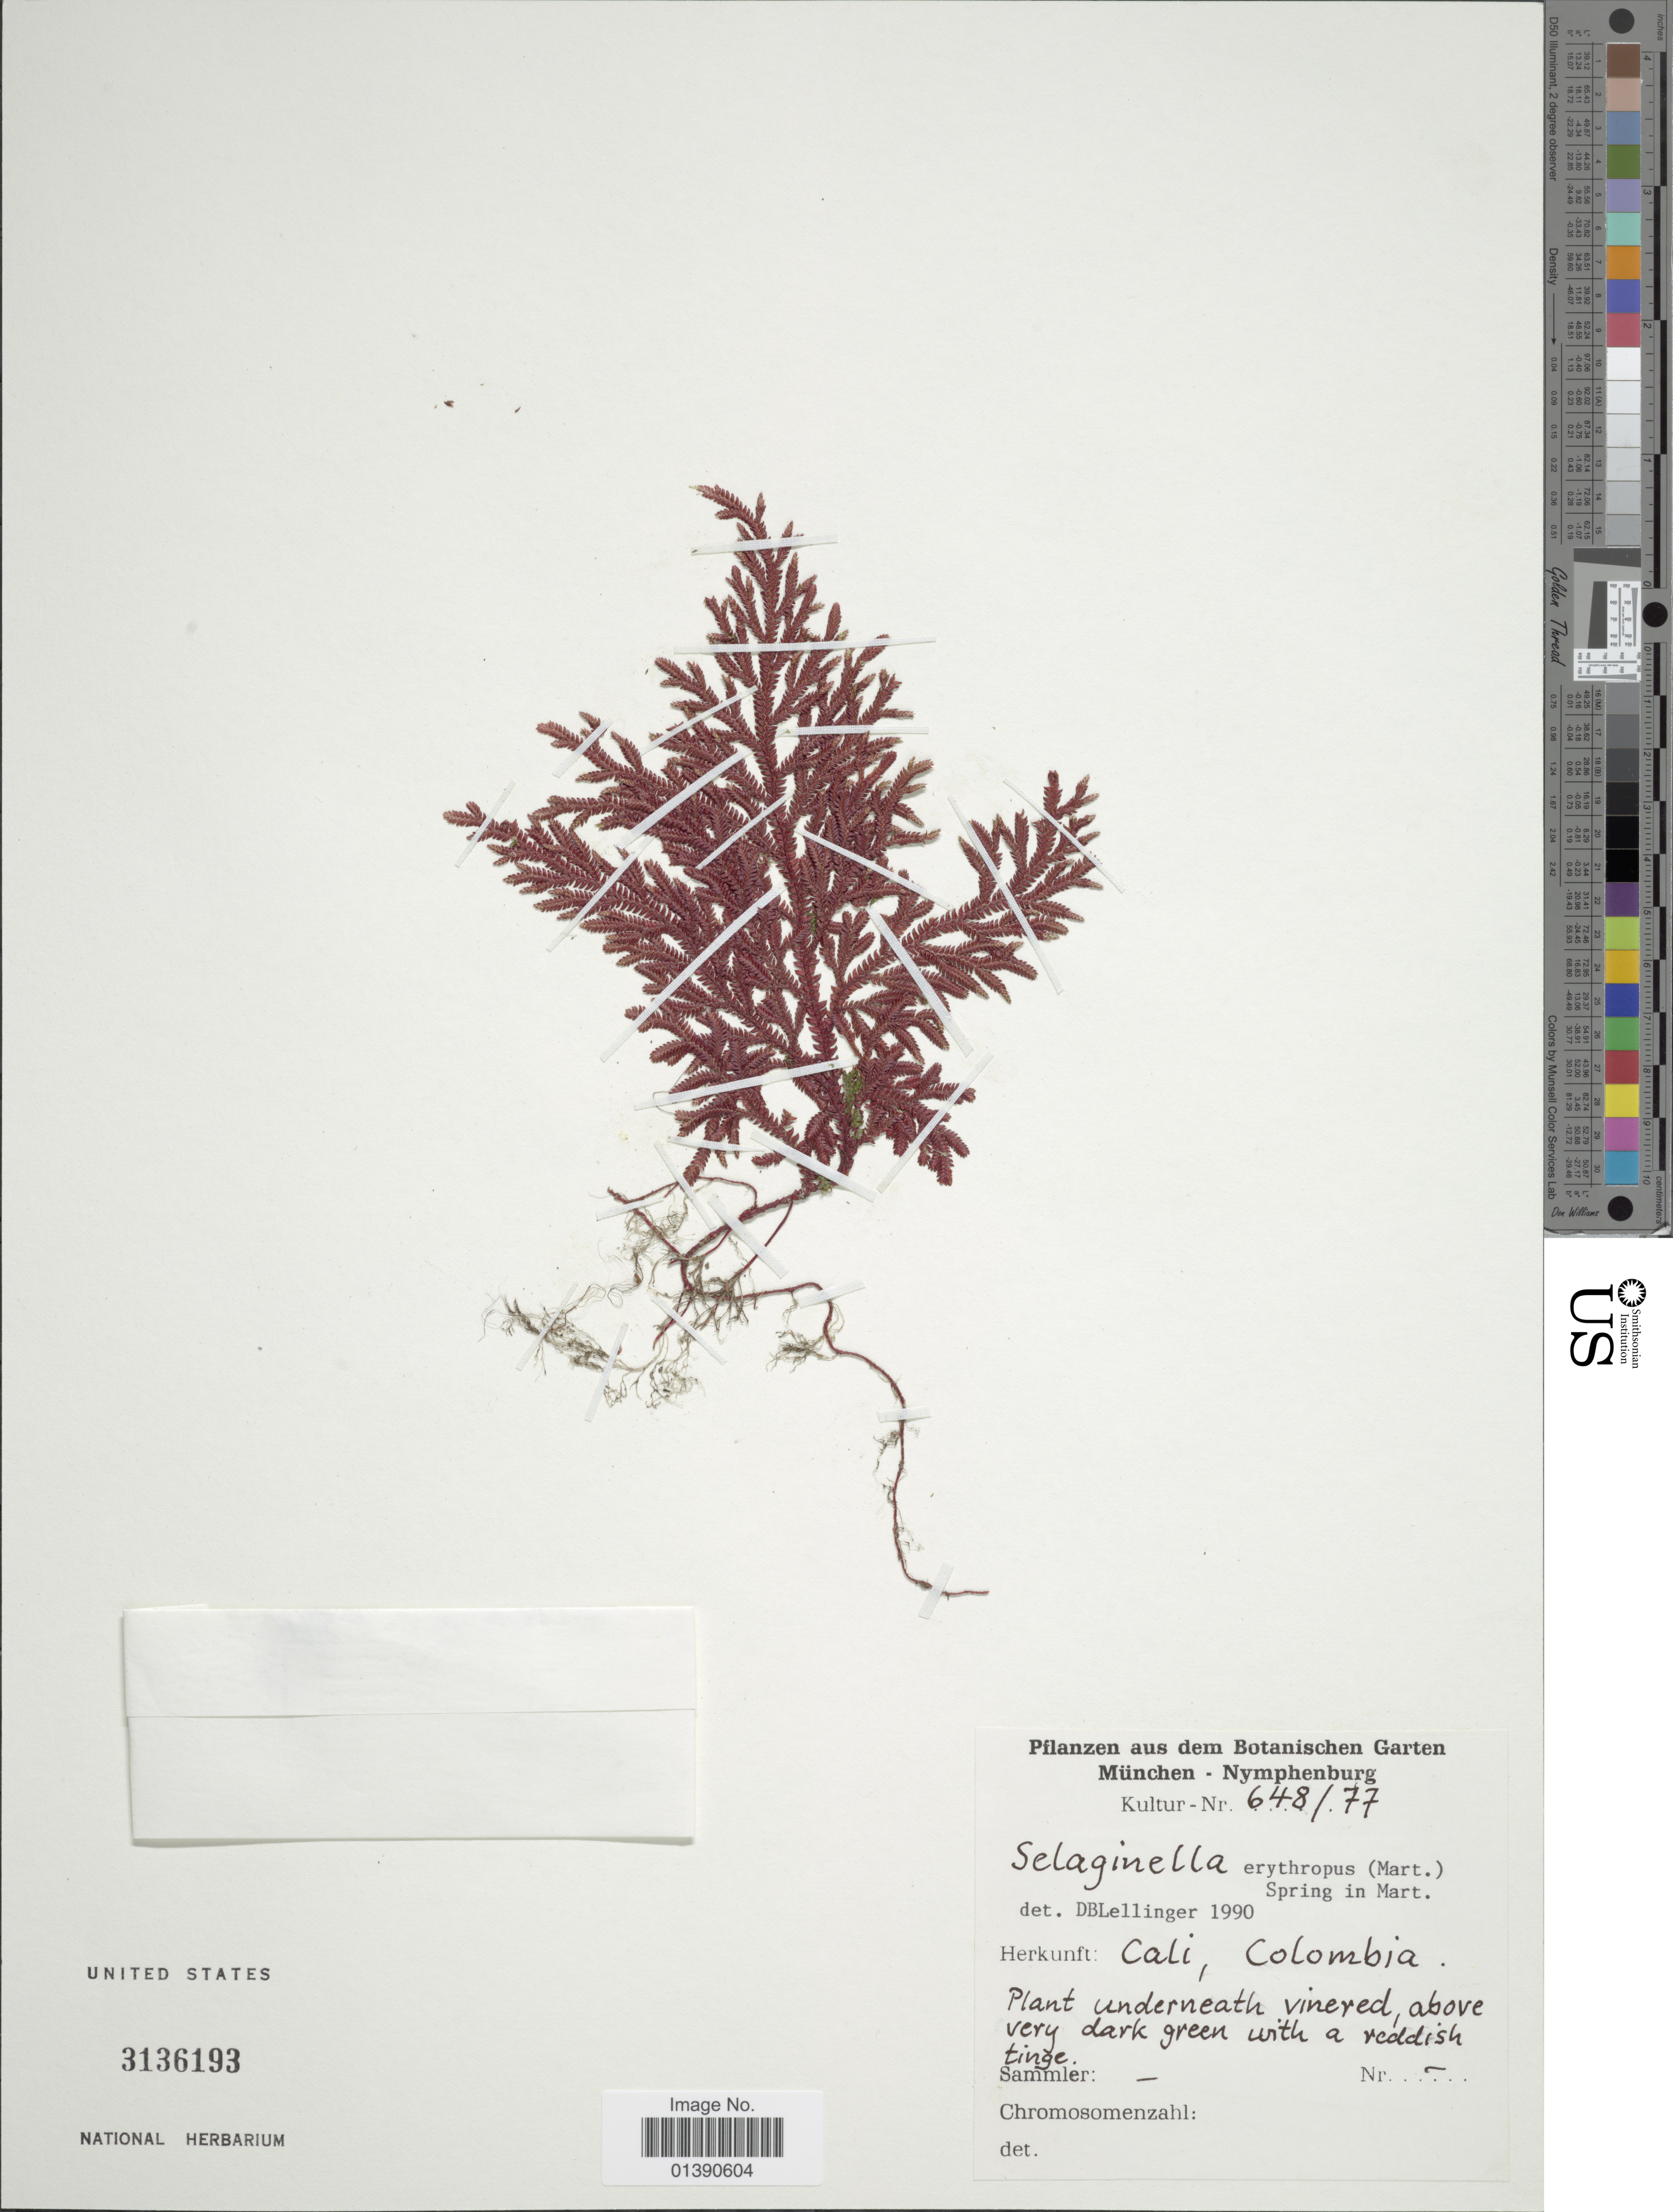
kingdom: Plantae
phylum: Tracheophyta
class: Lycopodiopsida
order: Selaginellales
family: Selaginellaceae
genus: Selaginella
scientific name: Selaginella erythropus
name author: (Mart.) Hieron.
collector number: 648/77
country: Colombia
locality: Cali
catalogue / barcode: US 3136193